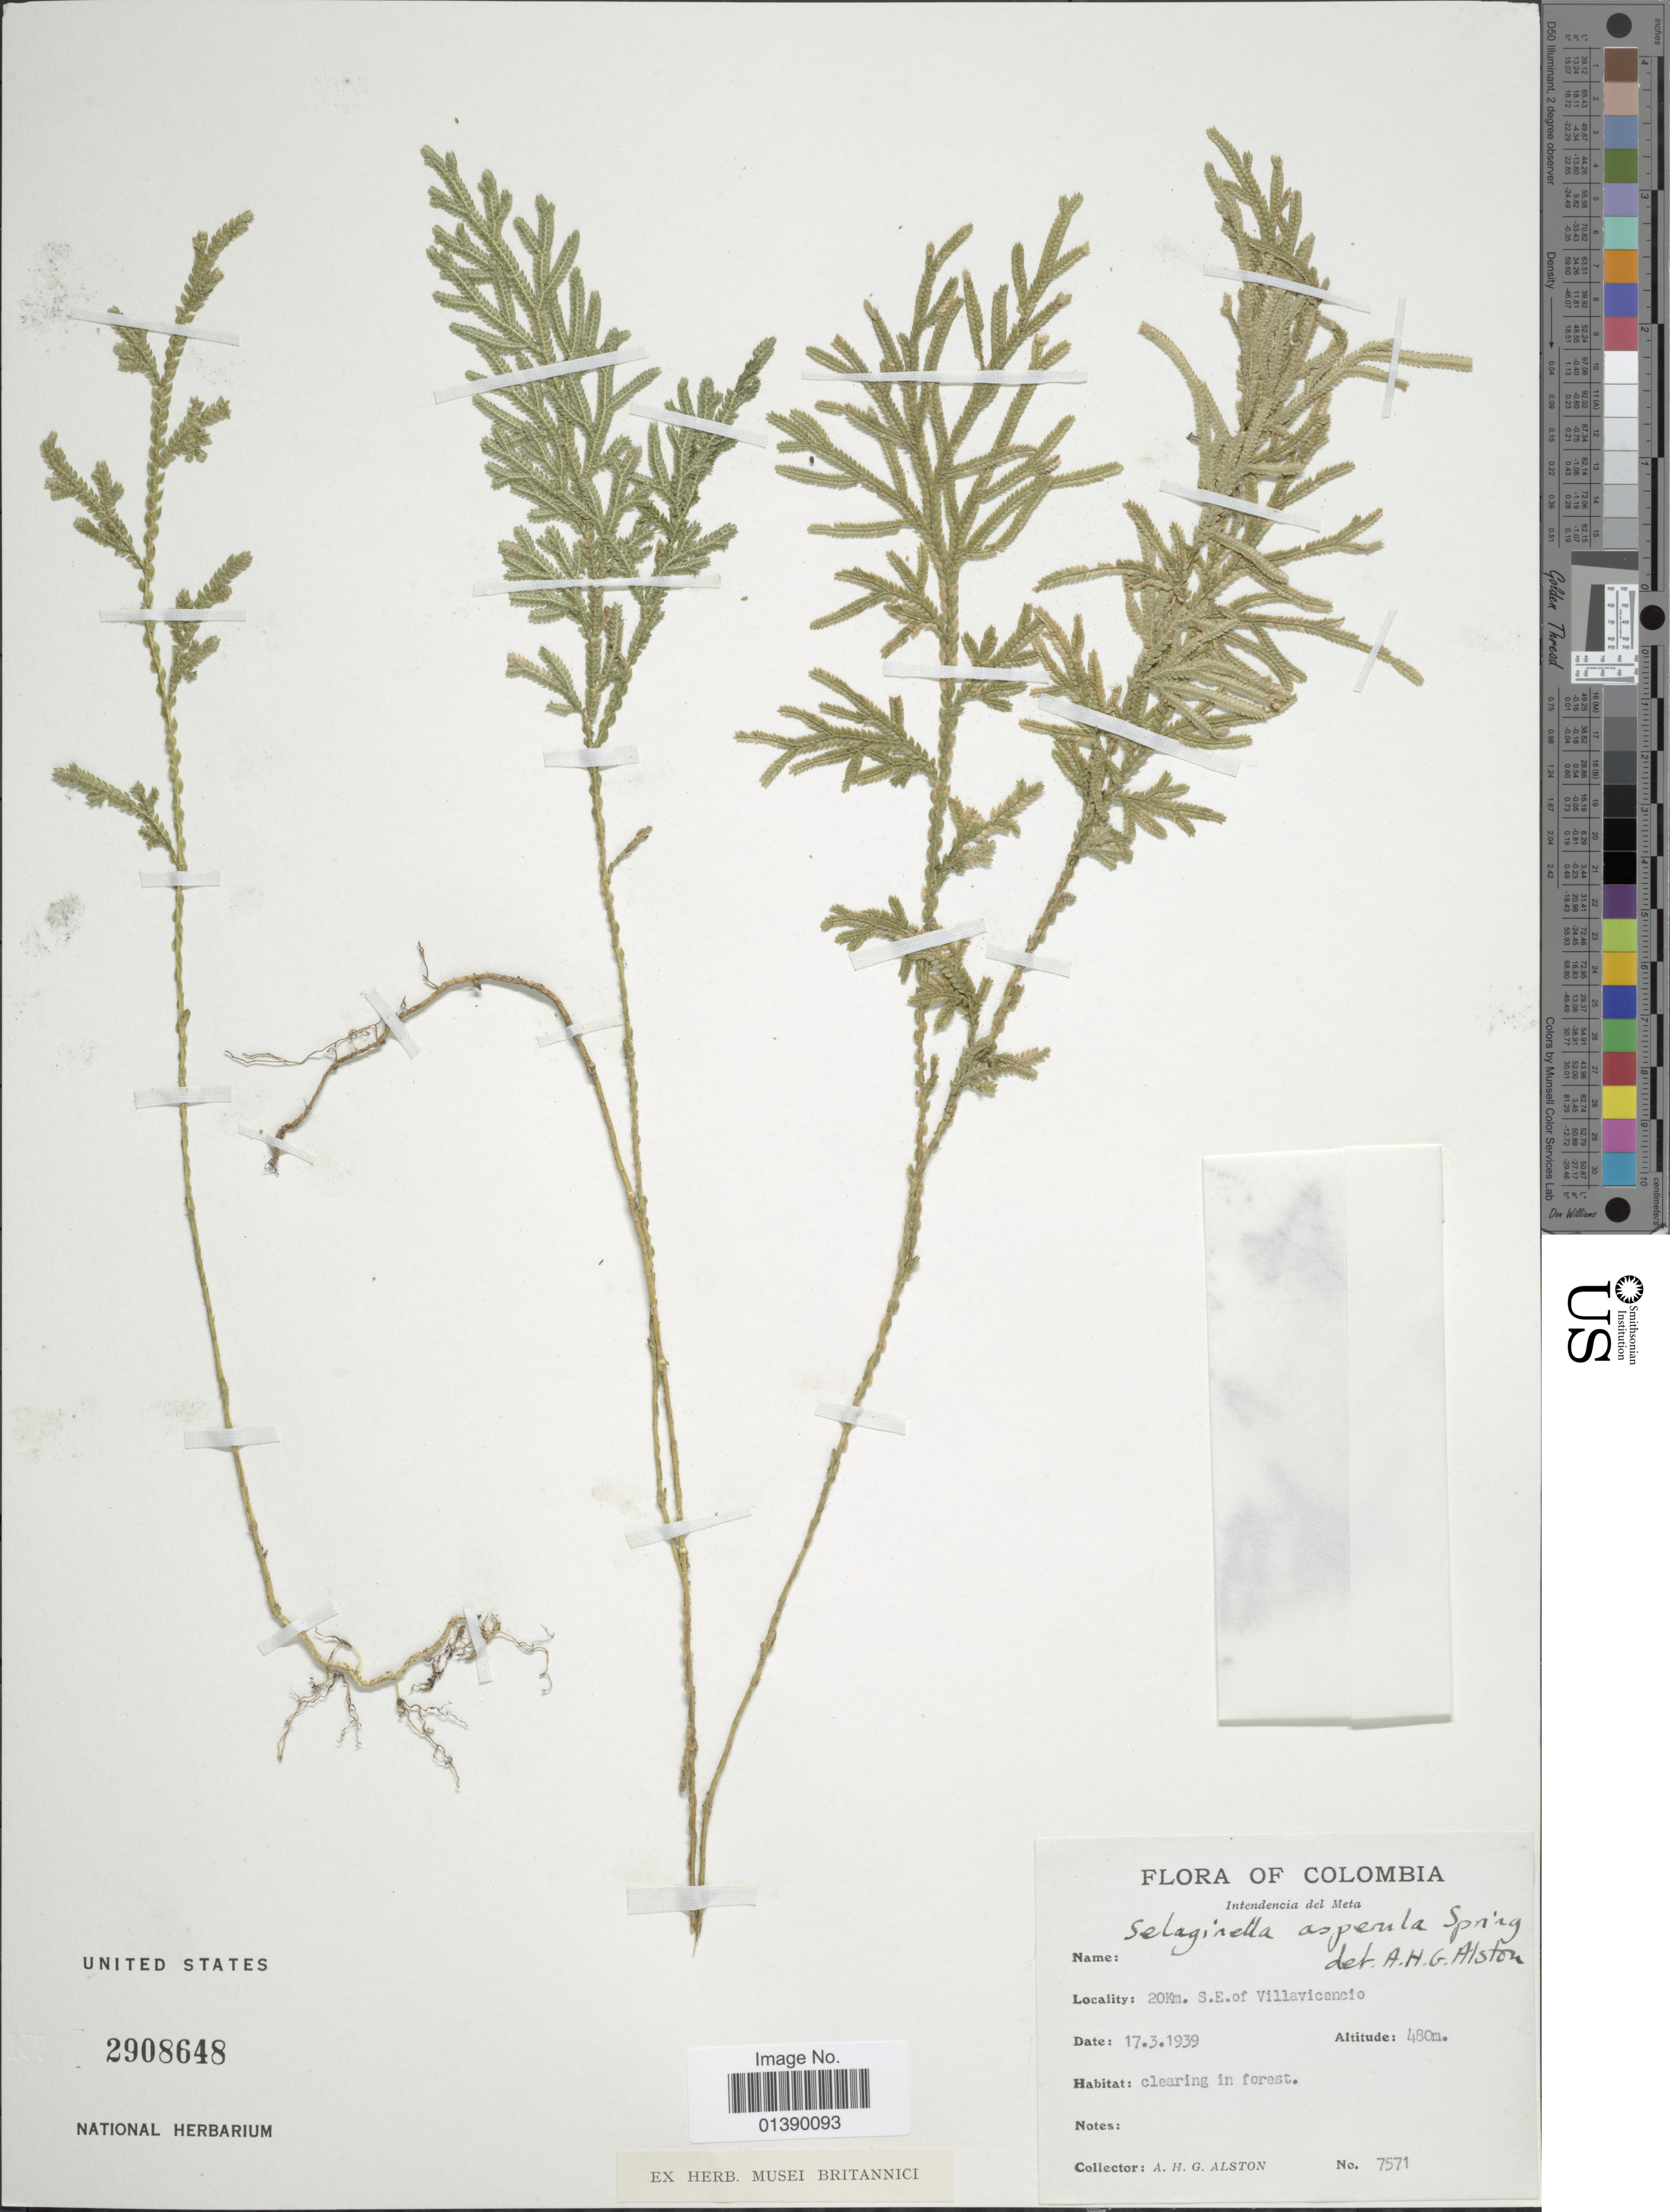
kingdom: Plantae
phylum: Tracheophyta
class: Lycopodiopsida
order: Selaginellales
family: Selaginellaceae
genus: Selaginella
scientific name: Selaginella asperula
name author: Spring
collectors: A. H. Alston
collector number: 7571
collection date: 1939-03-17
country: Colombia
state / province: Meta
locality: Intendencia del Mata, 20km S.E. of Villavicencio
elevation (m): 480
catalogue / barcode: US 2908648